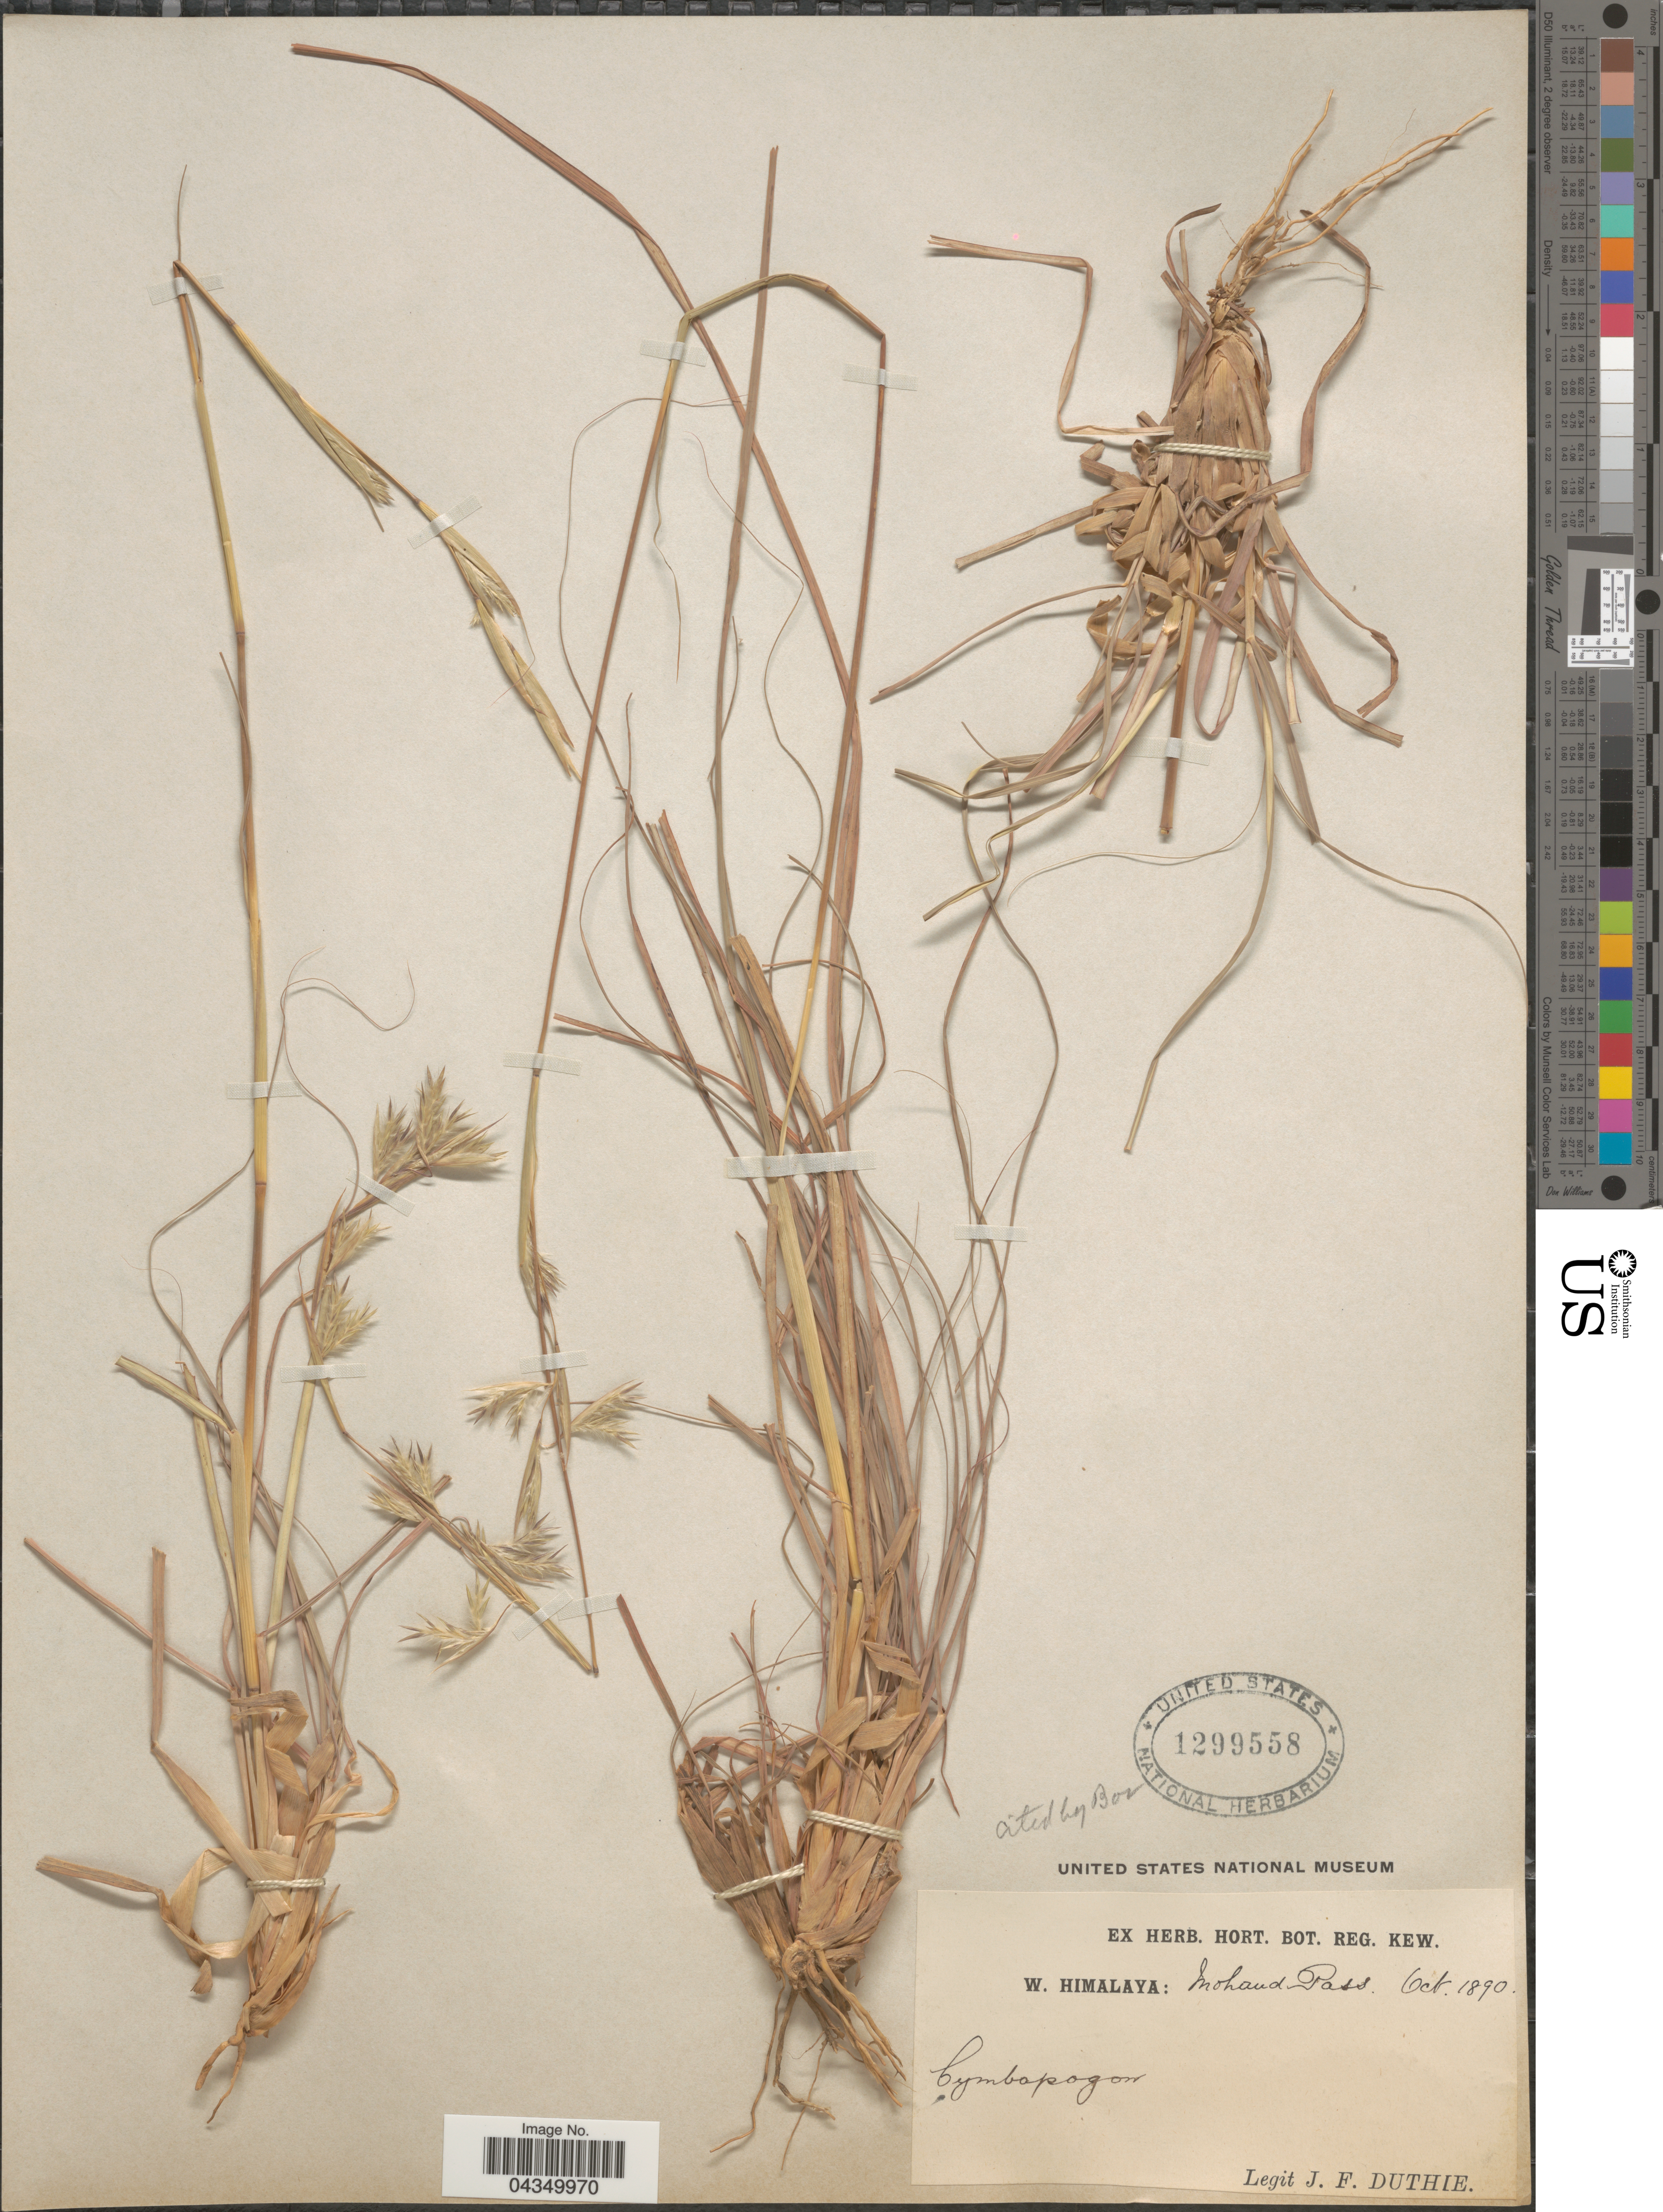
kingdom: Plantae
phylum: Tracheophyta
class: Liliopsida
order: Poales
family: Poaceae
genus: Cymbopogon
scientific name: Cymbopogon iwarancusa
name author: (Jones) Schult.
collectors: J. F. Duthie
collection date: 1890-10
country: India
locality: W. Himalaya: Mohand Pass.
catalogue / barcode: US 1299558